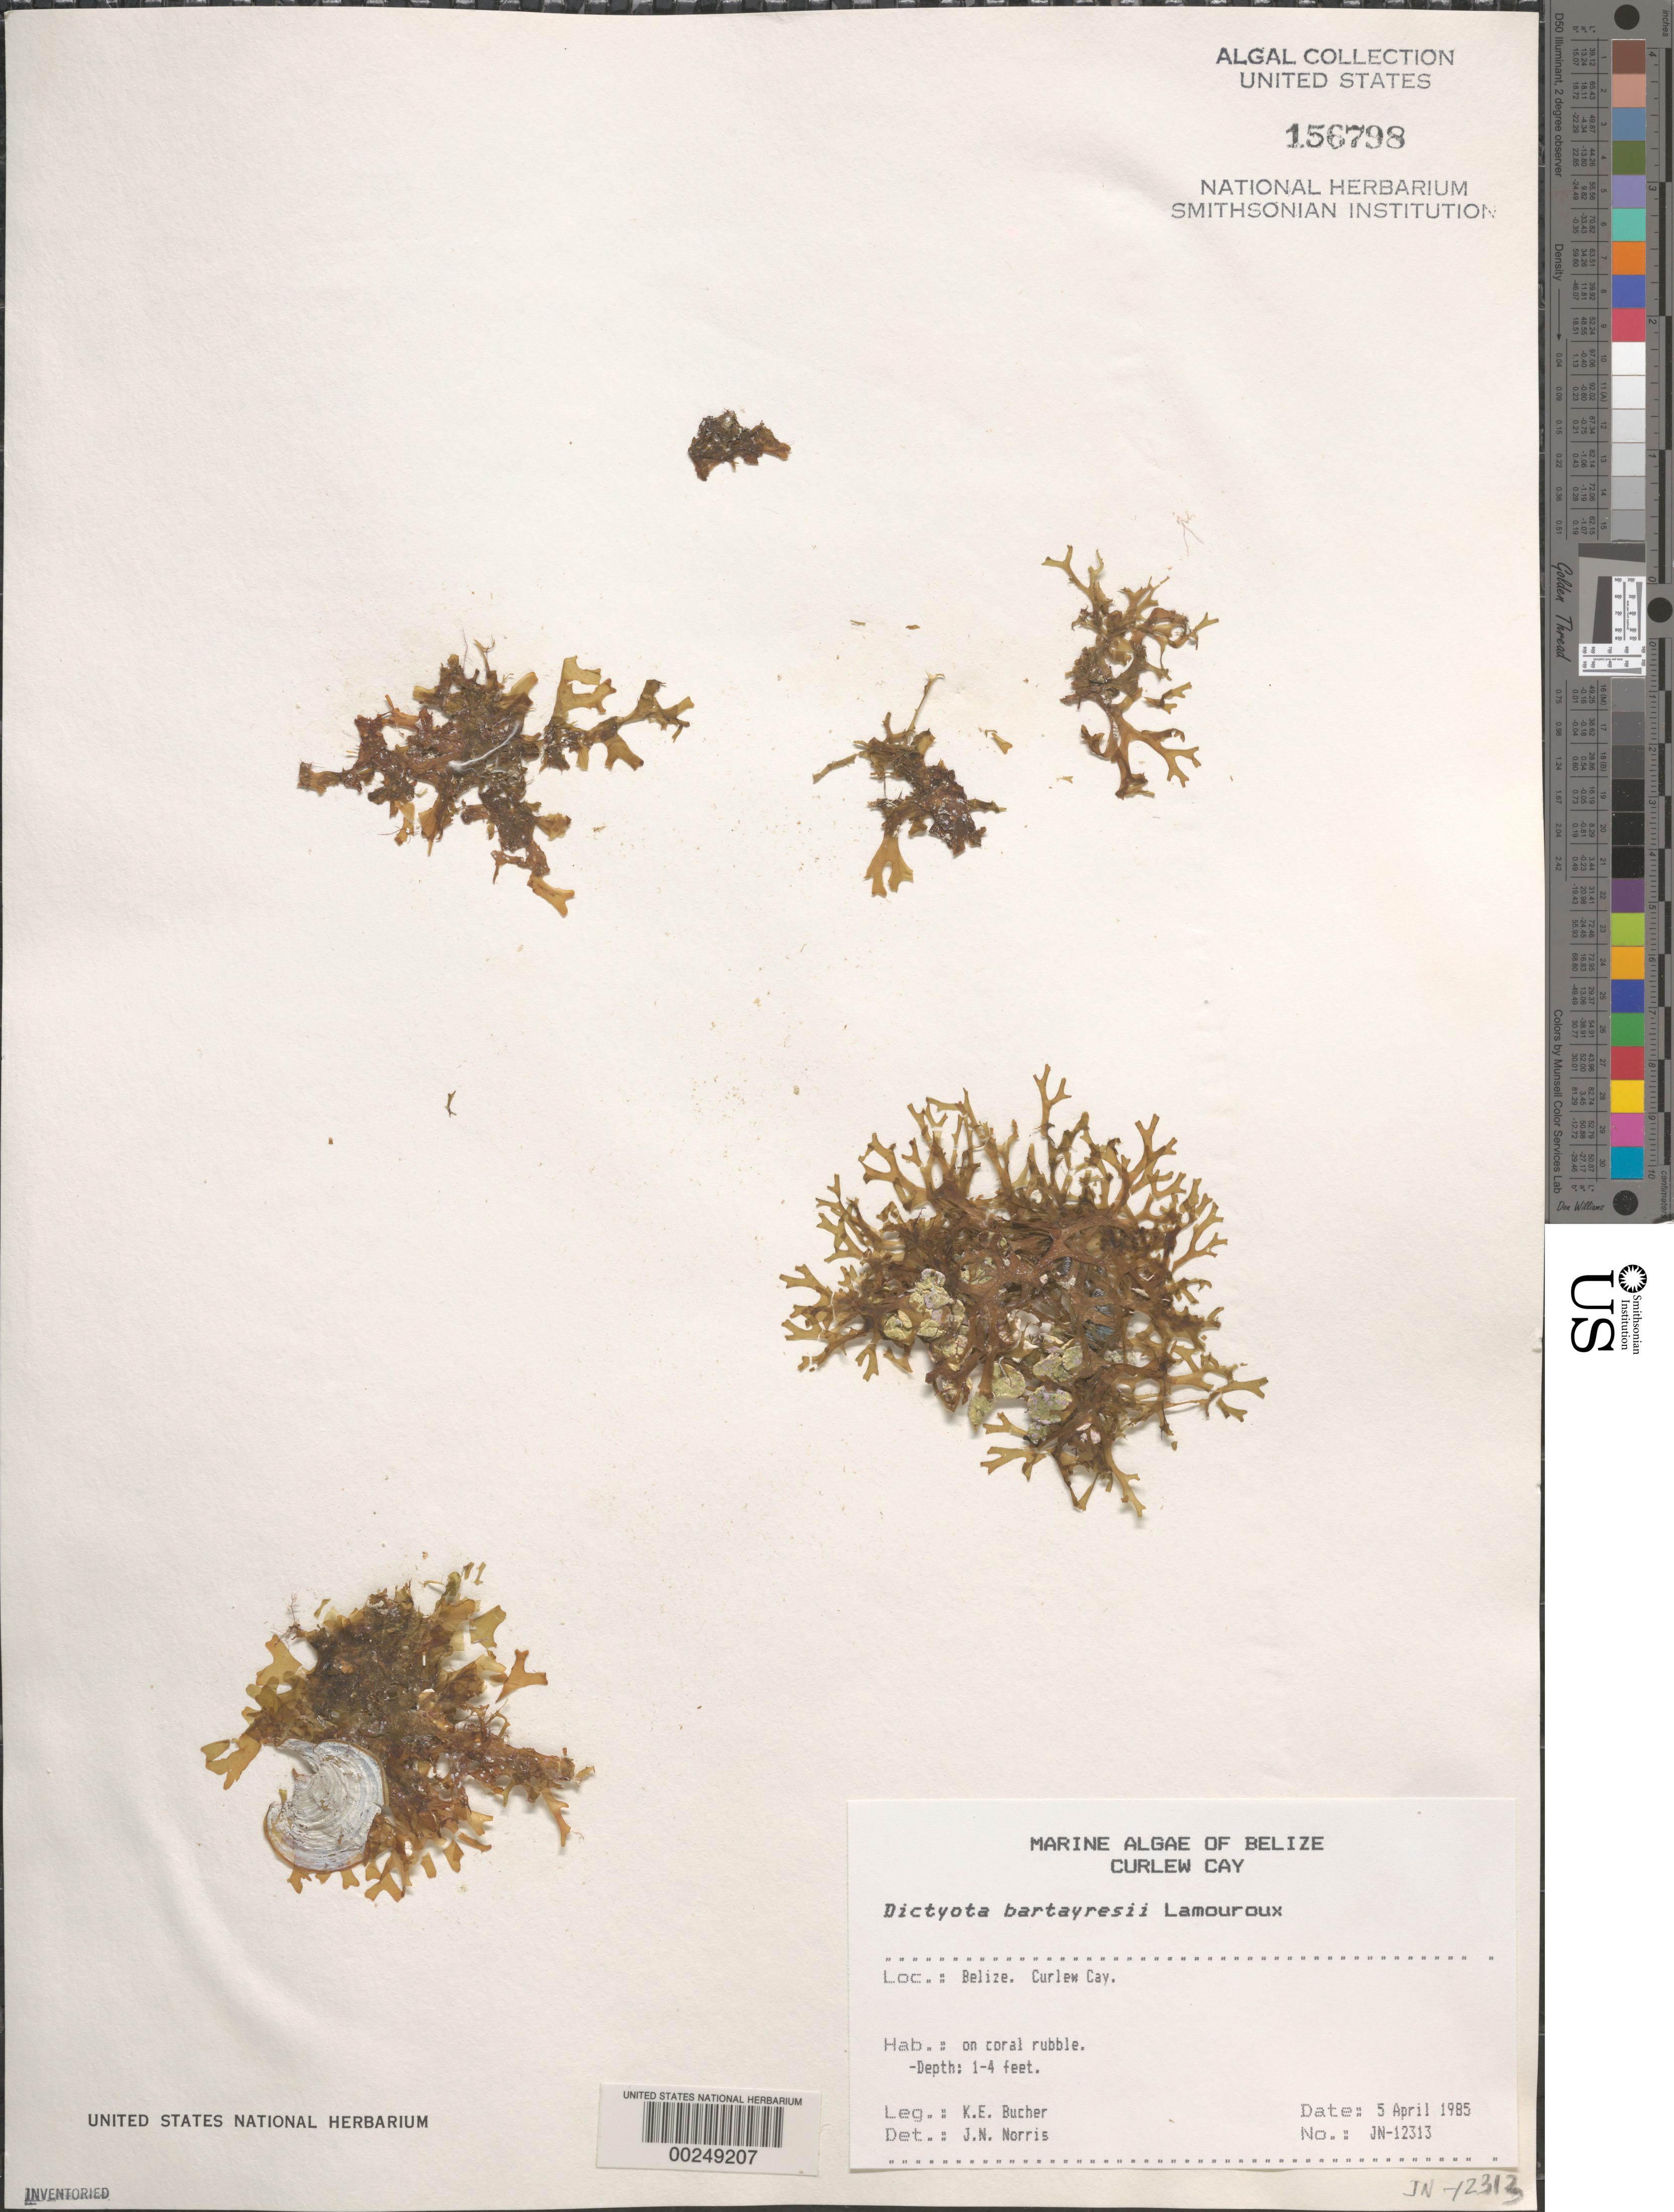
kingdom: Chromista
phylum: Ochrophyta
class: Phaeophyceae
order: Dictyotales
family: Dictyotaceae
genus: Dictyota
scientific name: Dictyota bartayresiana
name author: J.V.Lamouroux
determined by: Norris, James N.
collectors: K. E. Bucher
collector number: Jn-12313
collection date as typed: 05 Apr 1985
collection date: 1985-04-05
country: Belize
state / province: Stann Creek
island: Curlew Cay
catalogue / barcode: US 156798